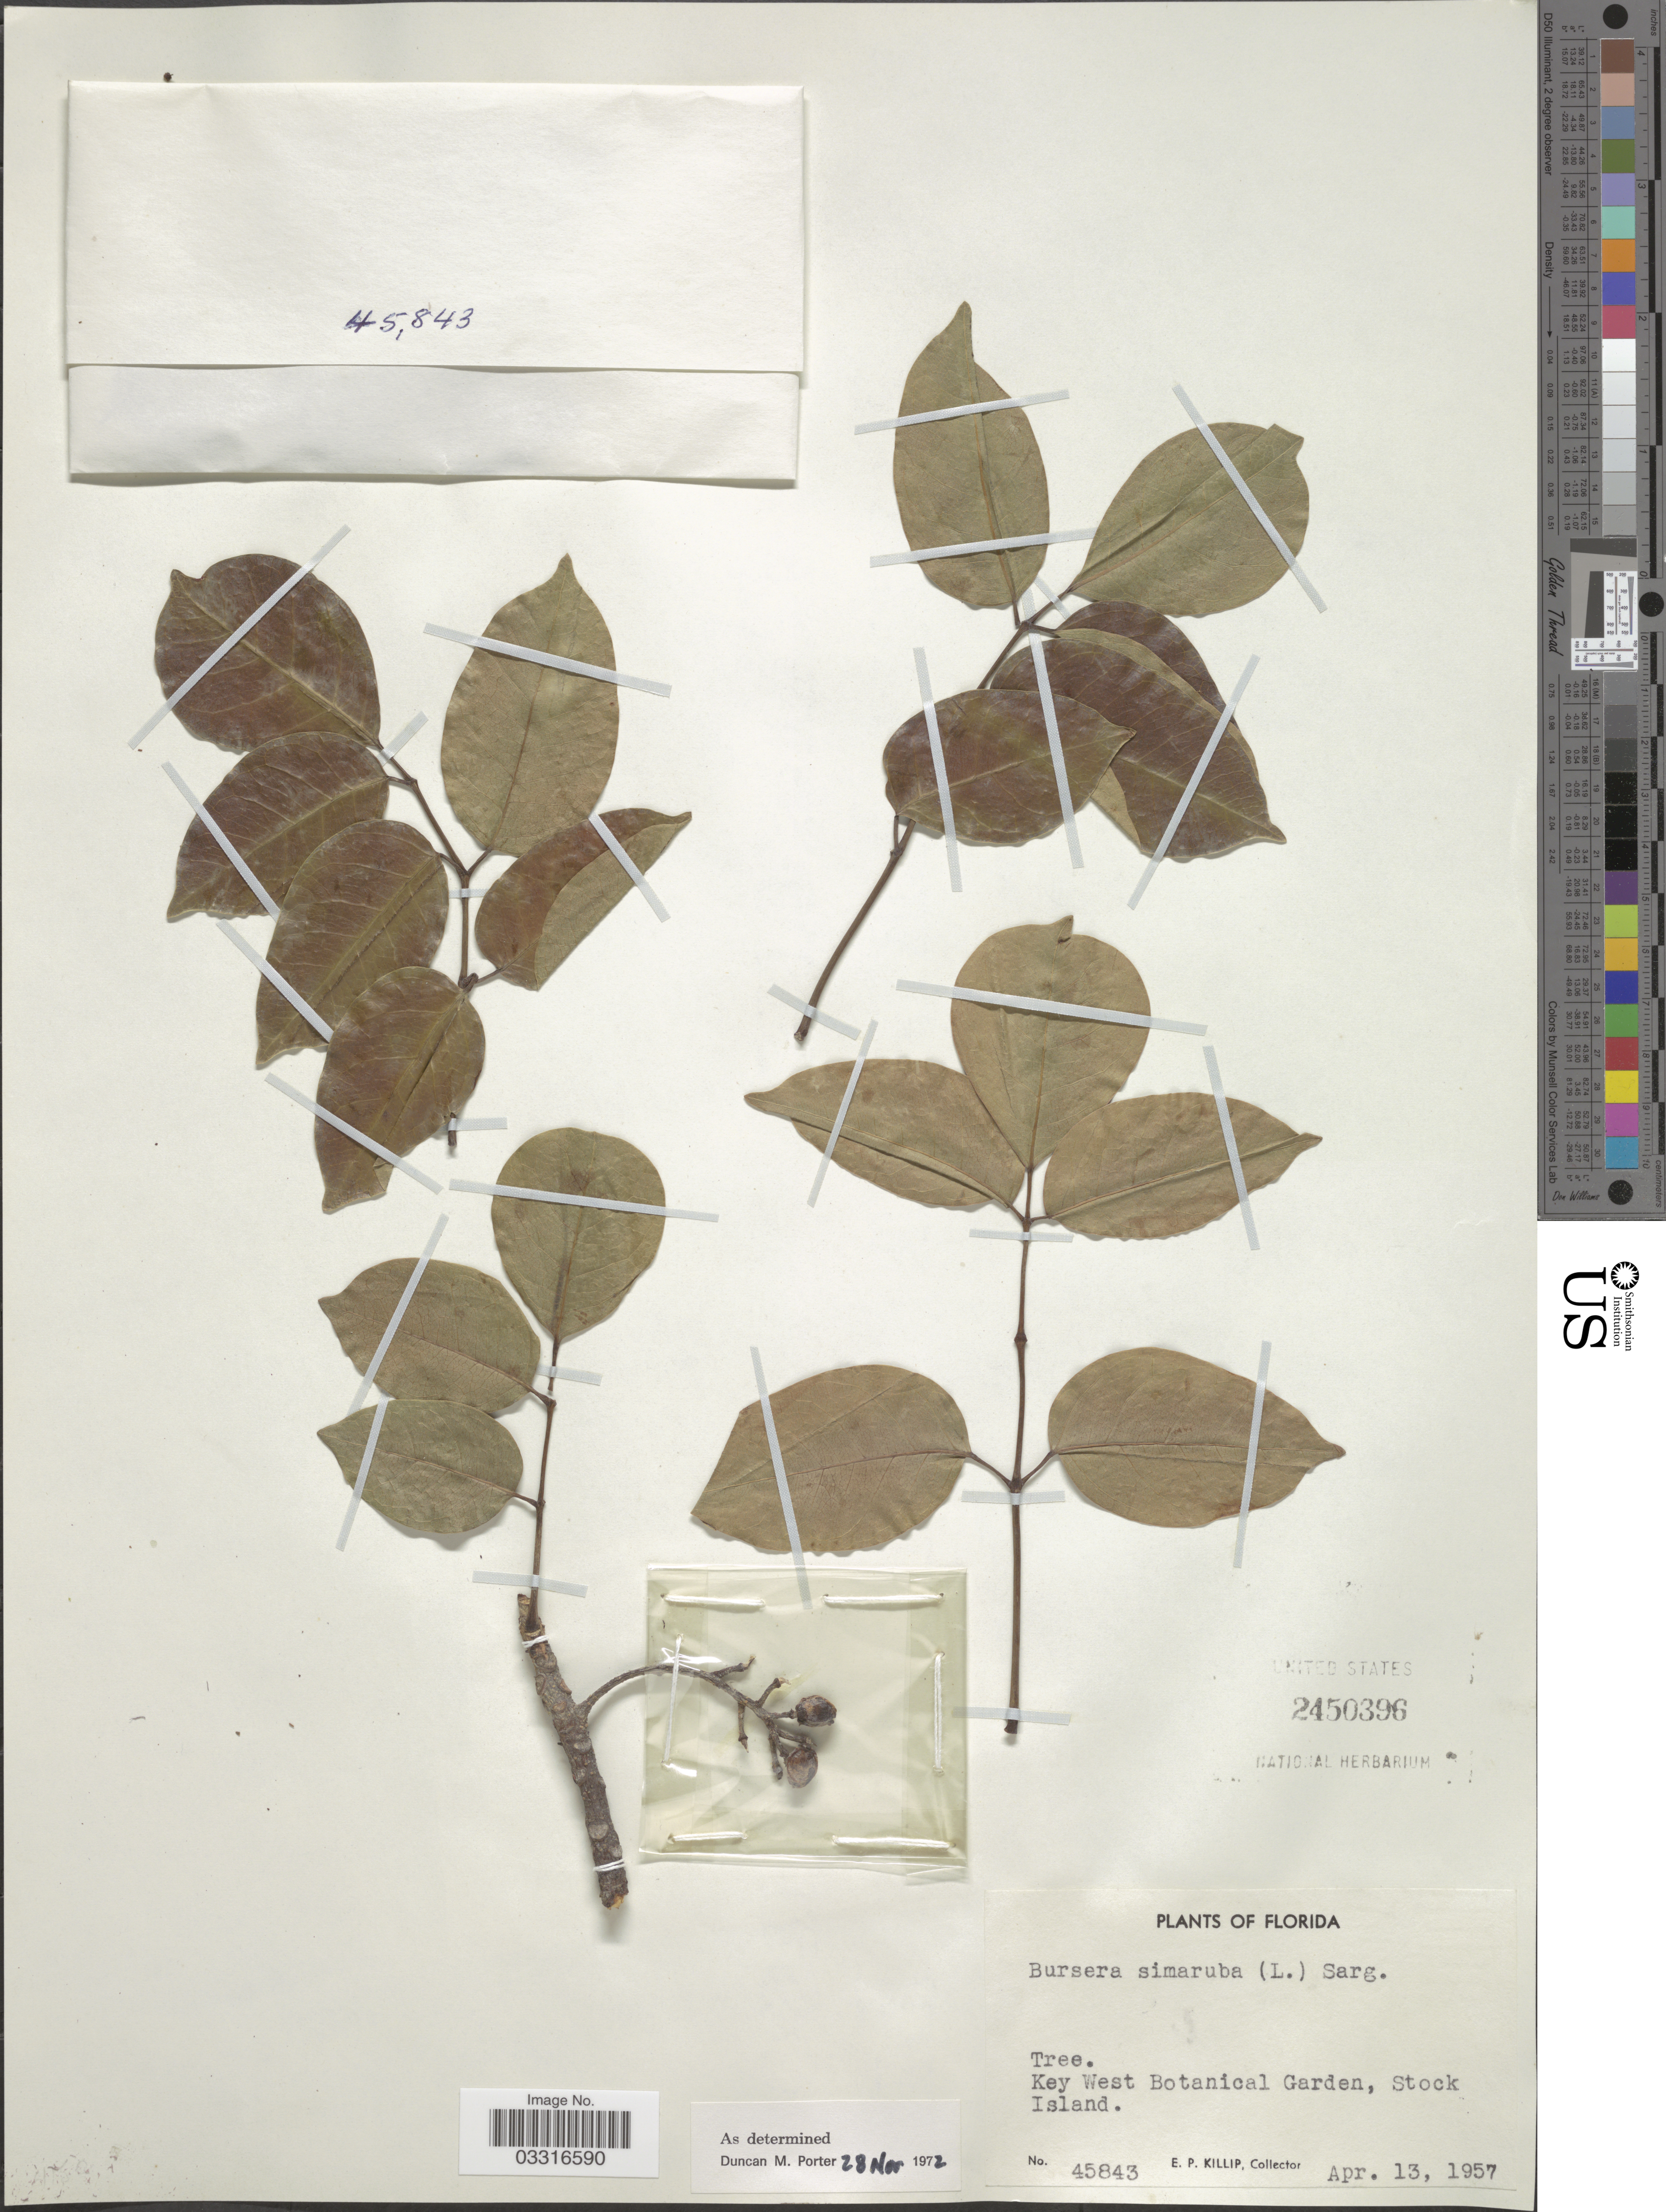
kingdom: Plantae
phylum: Tracheophyta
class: Magnoliopsida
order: Sapindales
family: Burseraceae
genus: Bursera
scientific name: Bursera simaruba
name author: (L.) Sarg.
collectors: E. P. Killip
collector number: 45843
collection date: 1957-04-13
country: United States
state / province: Florida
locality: Key West Botanical Garden, Stock Island.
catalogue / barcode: US 2450396